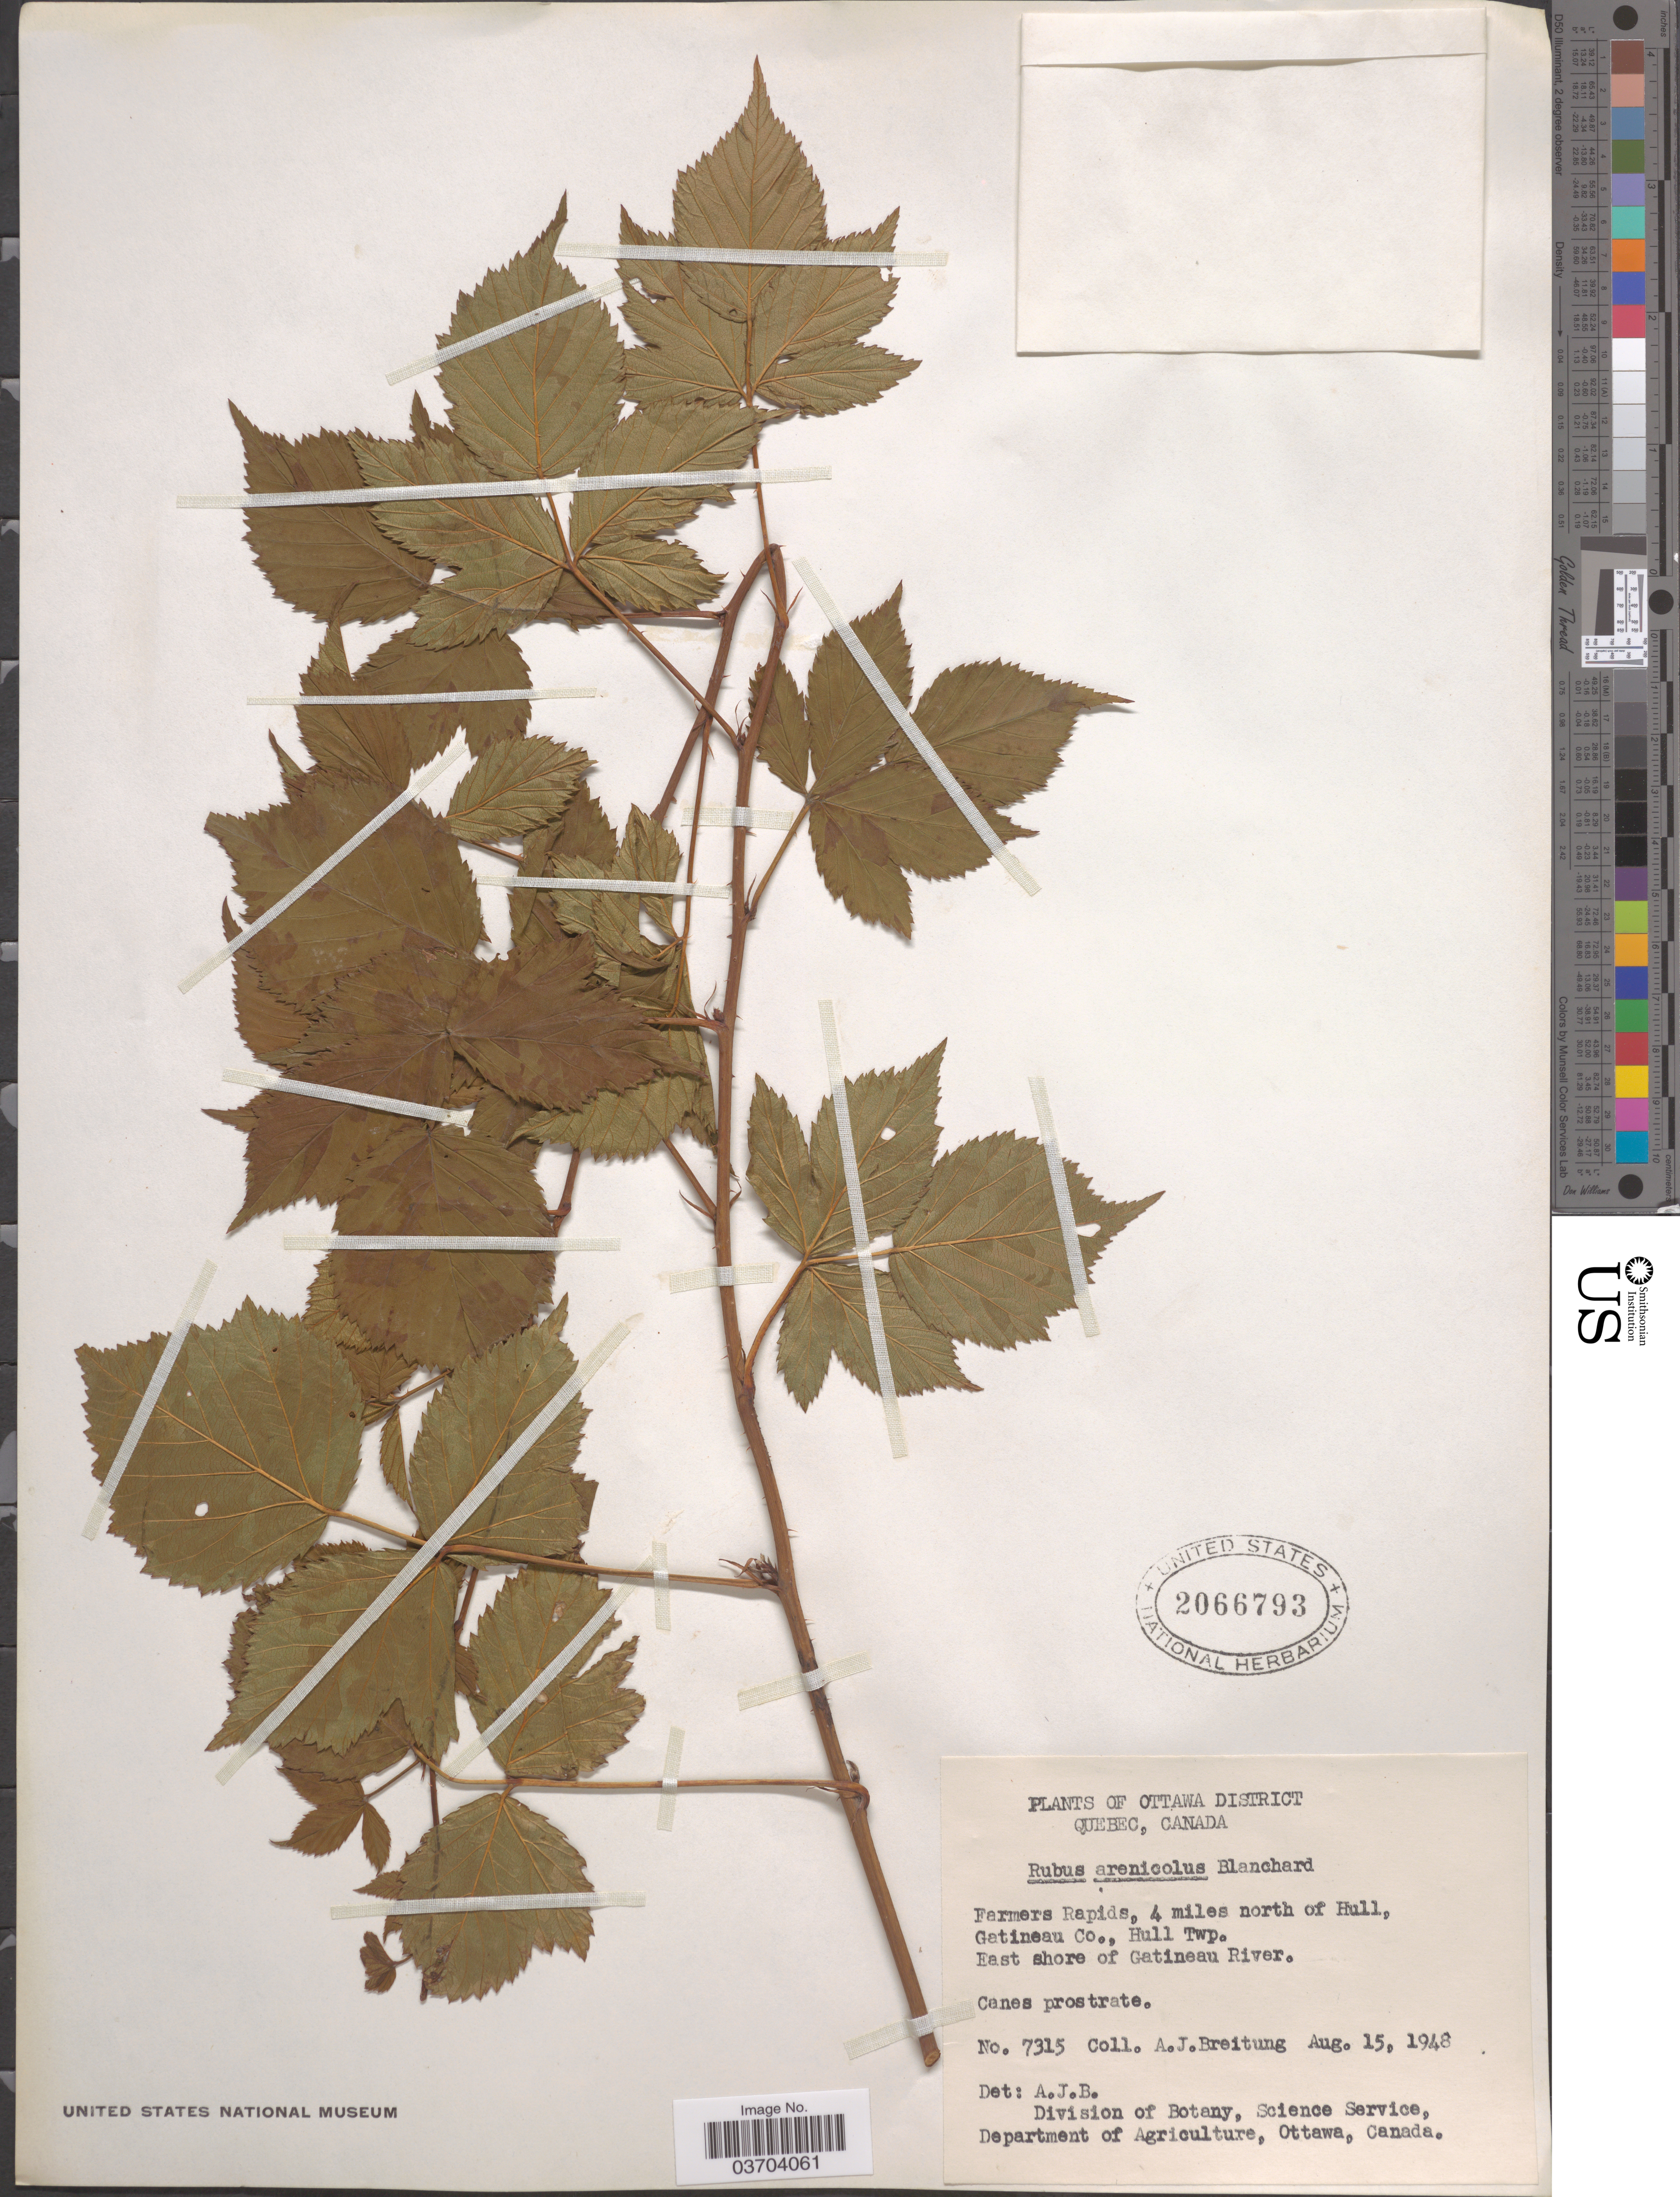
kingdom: Plantae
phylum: Tracheophyta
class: Magnoliopsida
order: Rosales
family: Rosaceae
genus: Rubus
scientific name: Rubus arenicola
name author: Blanch.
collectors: A. Breitung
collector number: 7315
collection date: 1948-08-15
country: Canada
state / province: Quebec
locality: Ottawa District. Farmers Rapids, 4 miles north of Hull, Gatineau Co., Hull Twp. East shore of Gatineau River.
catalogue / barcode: US 2066793